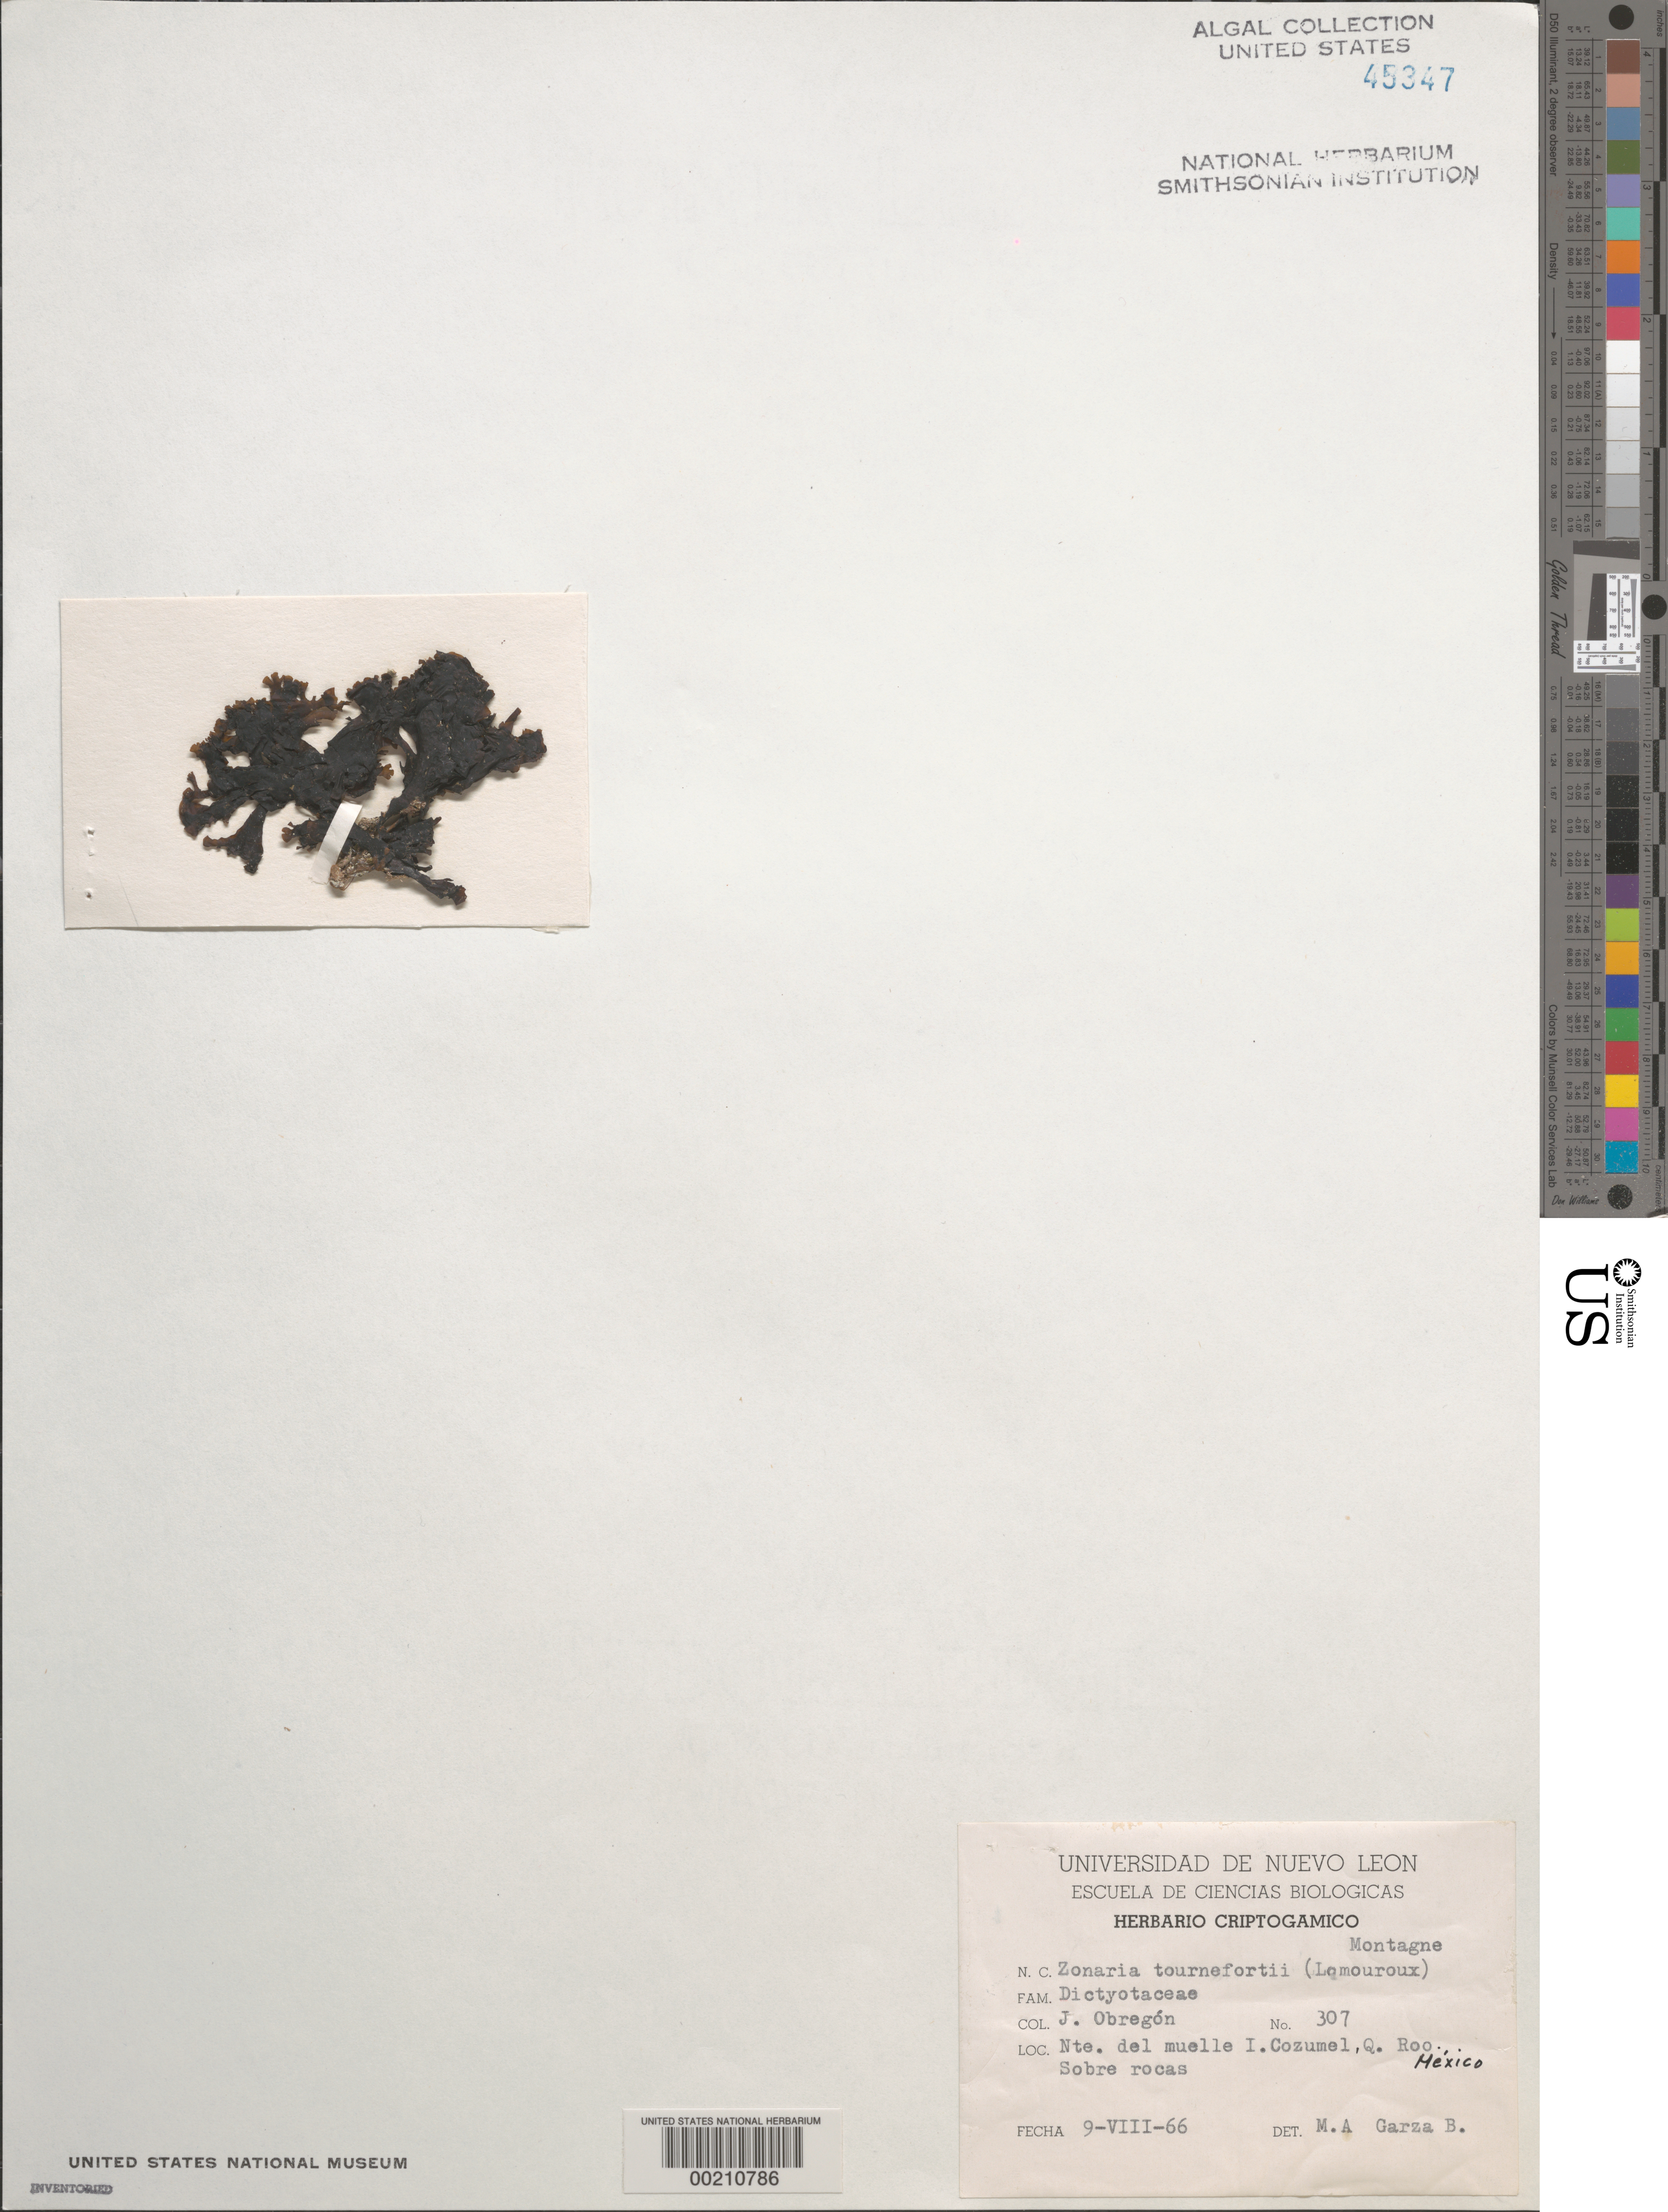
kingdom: Chromista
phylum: Ochrophyta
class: Phaeophyceae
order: Dictyotales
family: Dictyotaceae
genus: Zonaria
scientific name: Zonaria tournefortii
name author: (J.V.Lamouroux) Mont.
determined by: Garza Barrientos, M. A.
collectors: J. Obregon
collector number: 307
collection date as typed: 09 Aug 1966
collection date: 1966-08-09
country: Mexico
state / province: Quintana Roo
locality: North of isla cozumel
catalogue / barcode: US 45347